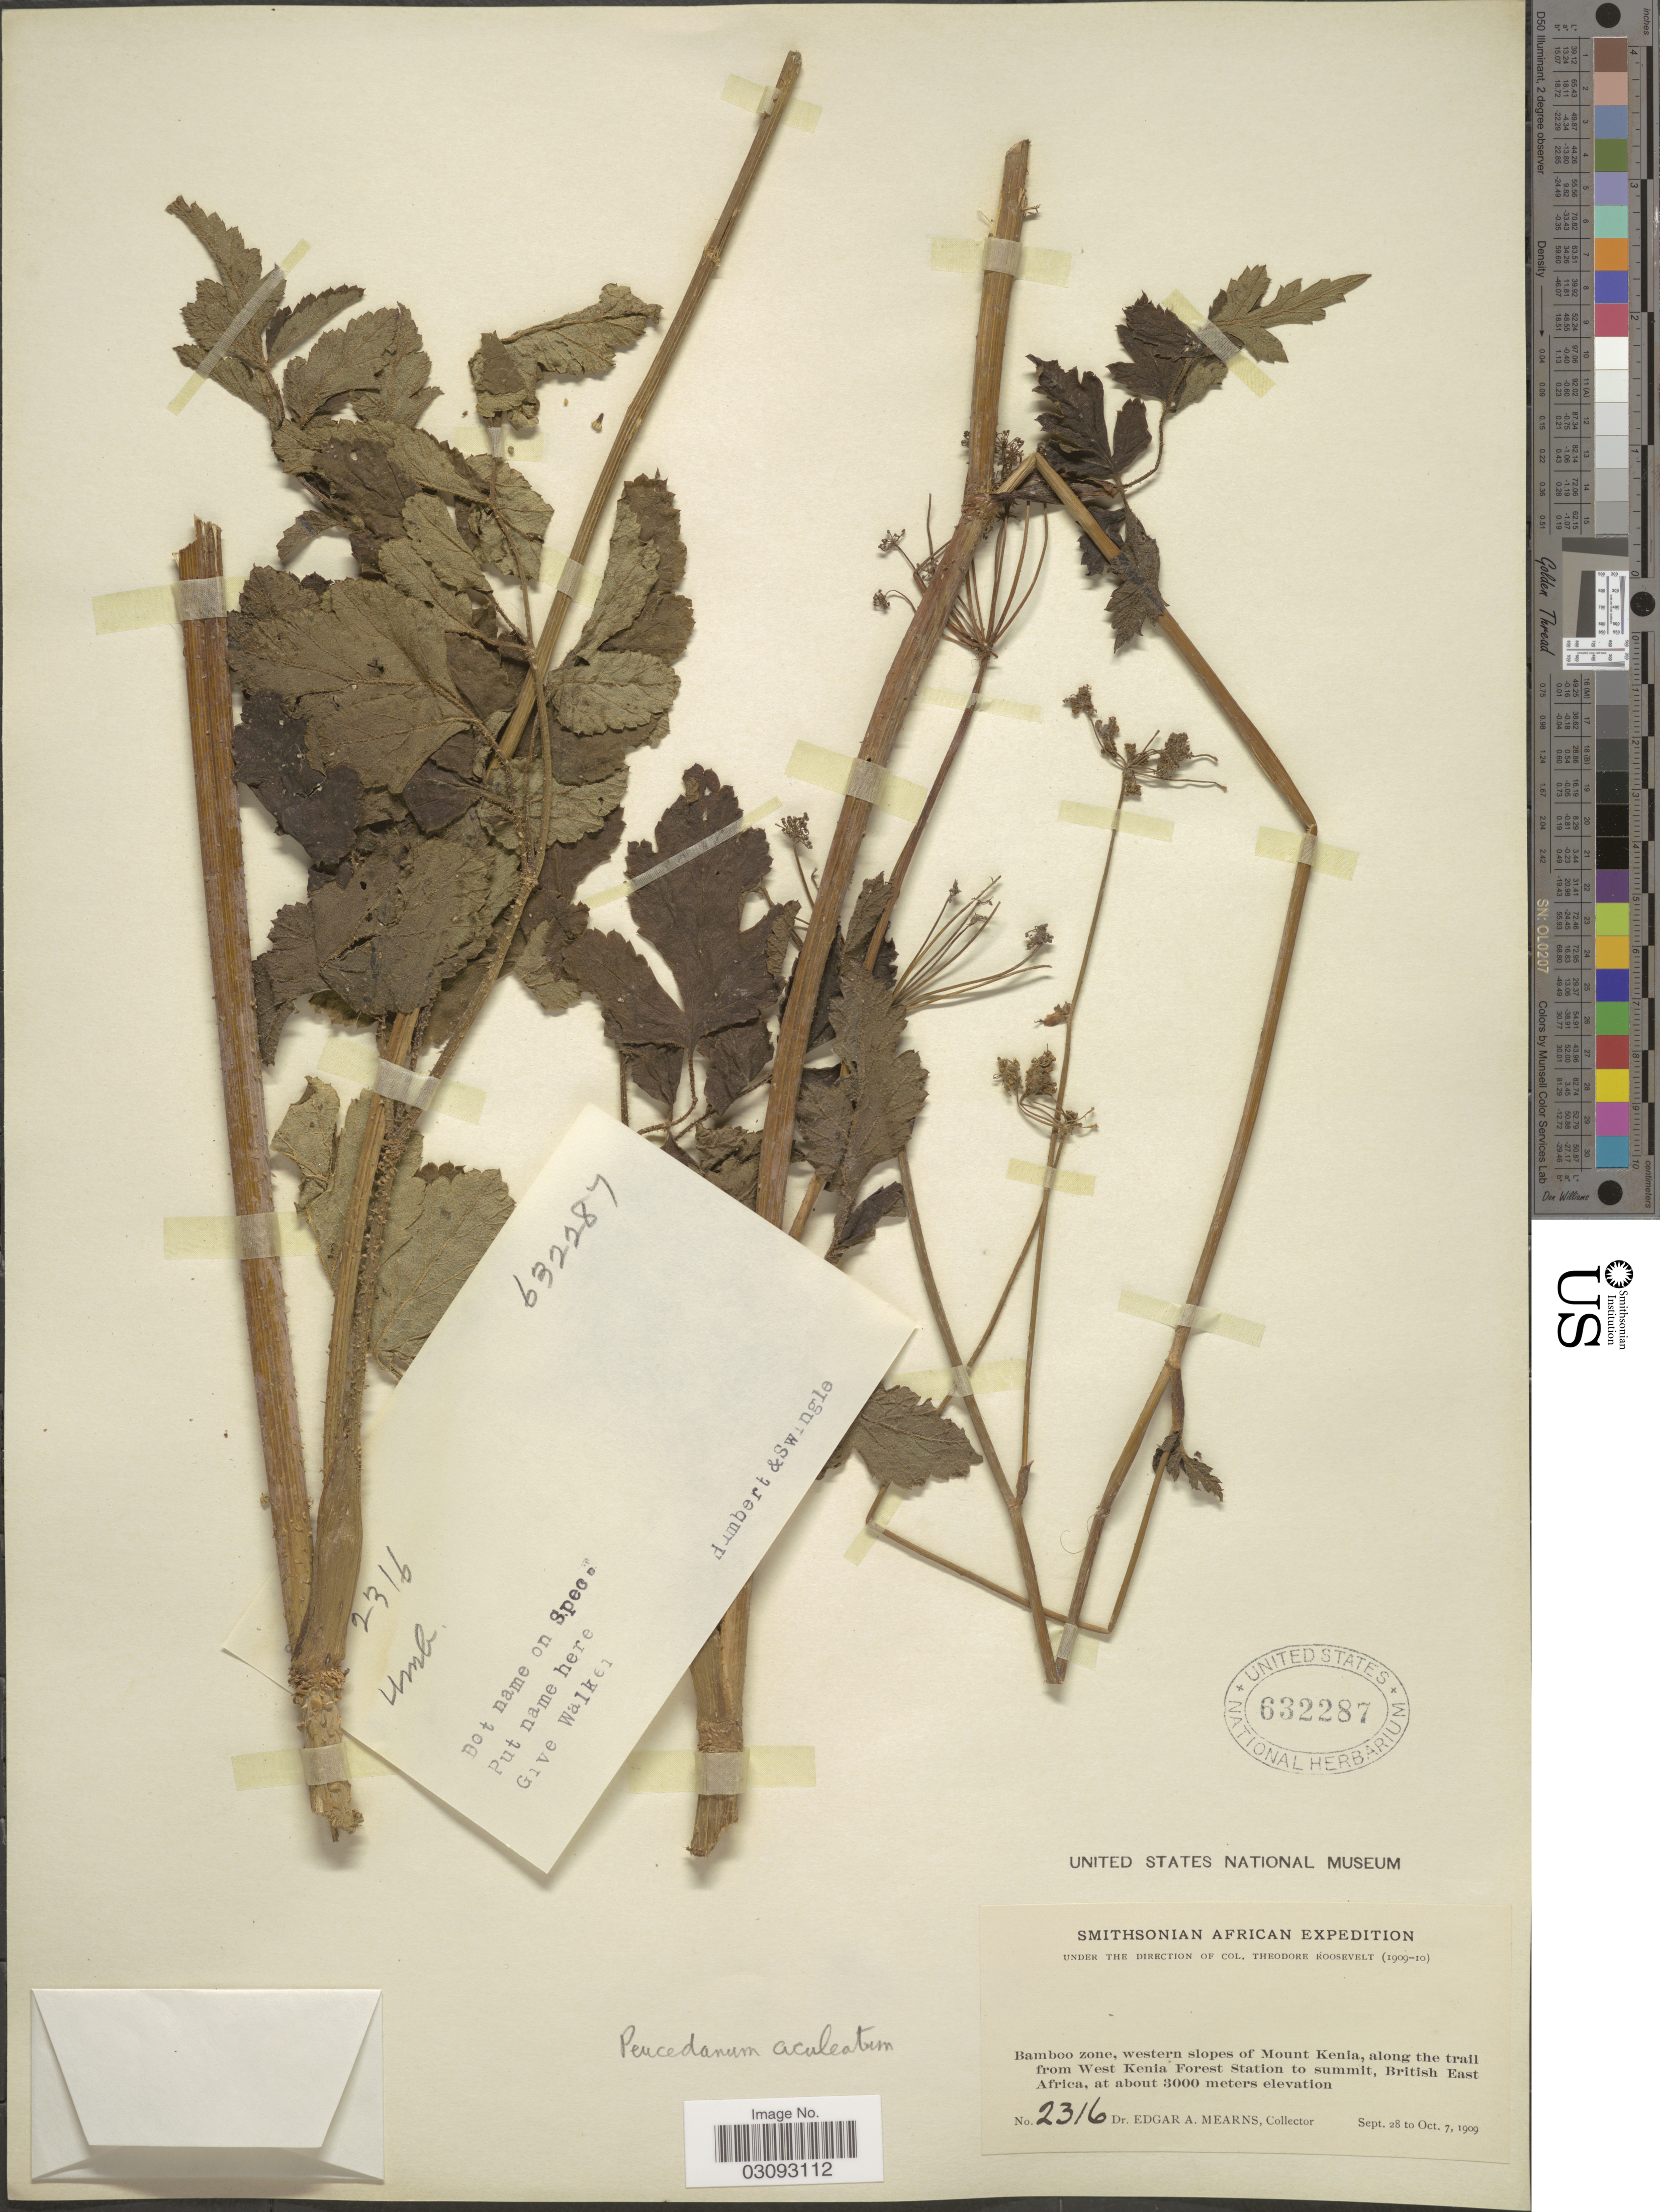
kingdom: Plantae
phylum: Tracheophyta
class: Magnoliopsida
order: Apiales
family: Apiaceae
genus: Peucedanum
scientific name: Peucedanum aculeolatum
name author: Engl.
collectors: E. A. Mearns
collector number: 2316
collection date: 1909-09-28/1909-10-07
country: Kenya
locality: Bamboo zone, western slopes of Mount Kenia, along the trail from West Kenia Forest Station to summit, British East Africa.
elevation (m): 3000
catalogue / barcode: US 632287